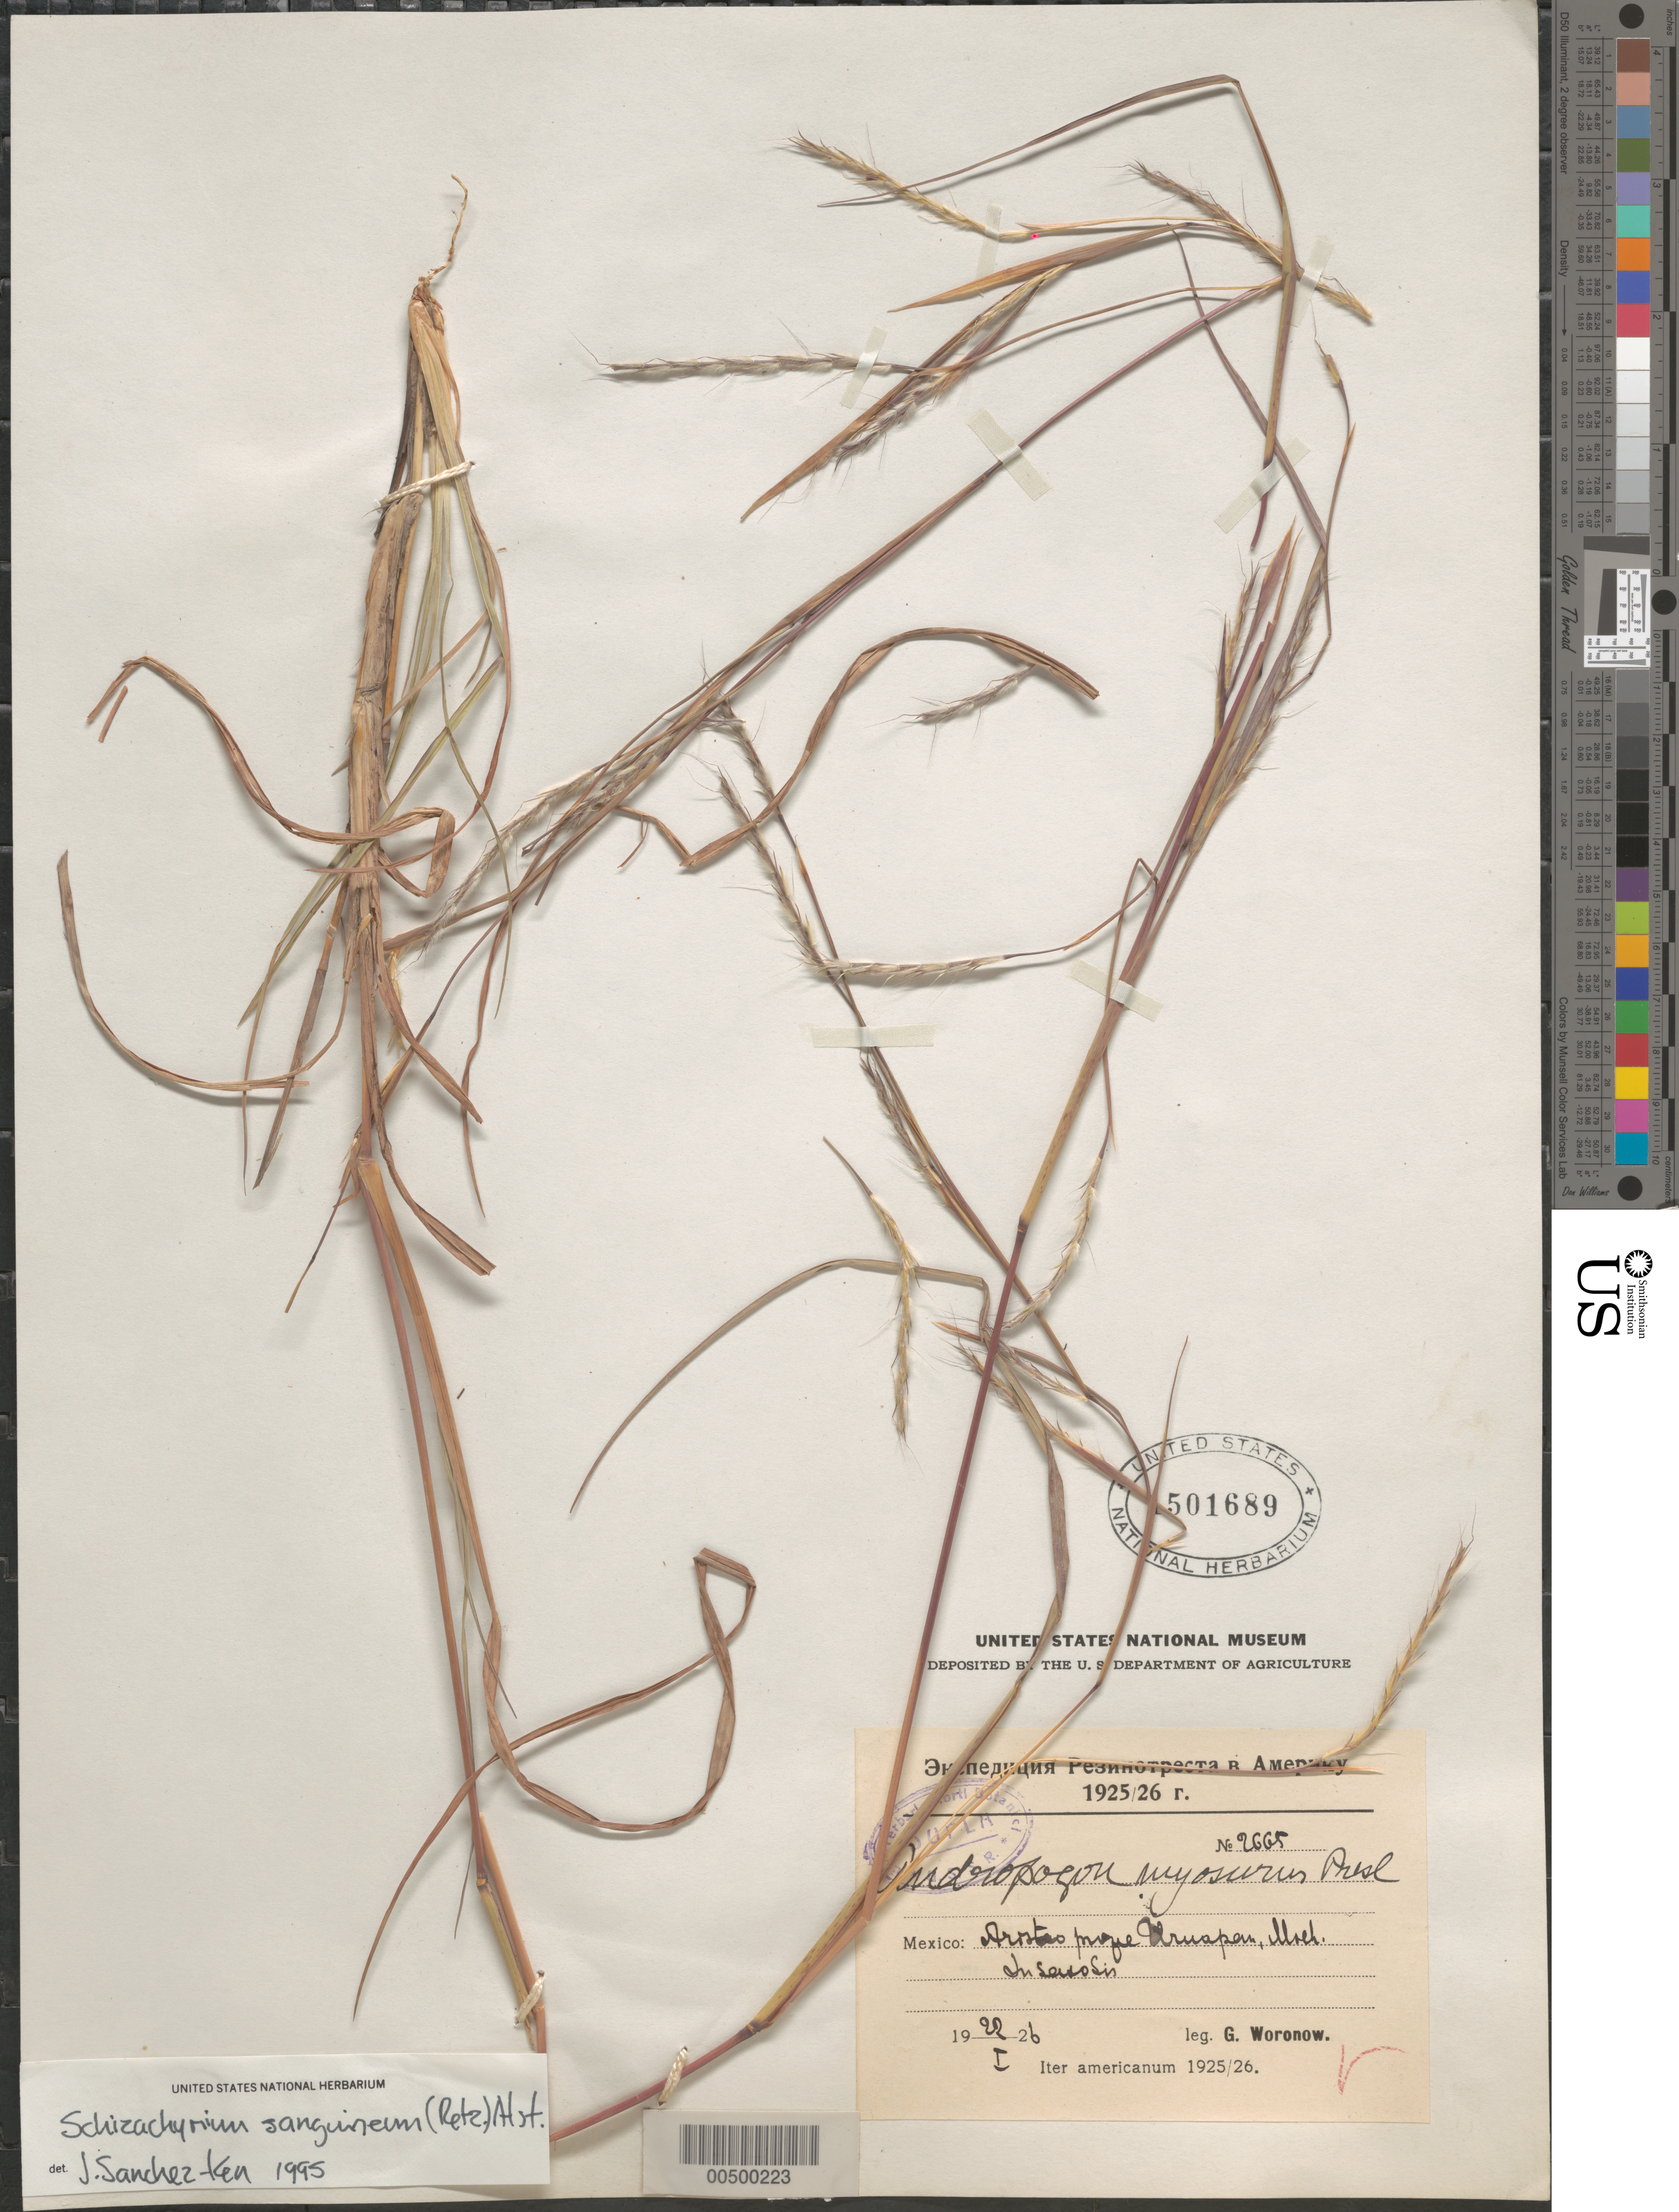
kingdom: Plantae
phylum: Tracheophyta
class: Liliopsida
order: Poales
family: Poaceae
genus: Schizachyrium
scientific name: Schizachyrium sanguineum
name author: (Retz.) Alston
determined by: Sánchez-Ken, J. G.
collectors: G. Woronow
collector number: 2665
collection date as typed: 22 Jan 1926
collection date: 1926-01-22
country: Mexico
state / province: Michoacán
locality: Uruapan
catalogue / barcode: US 1501689